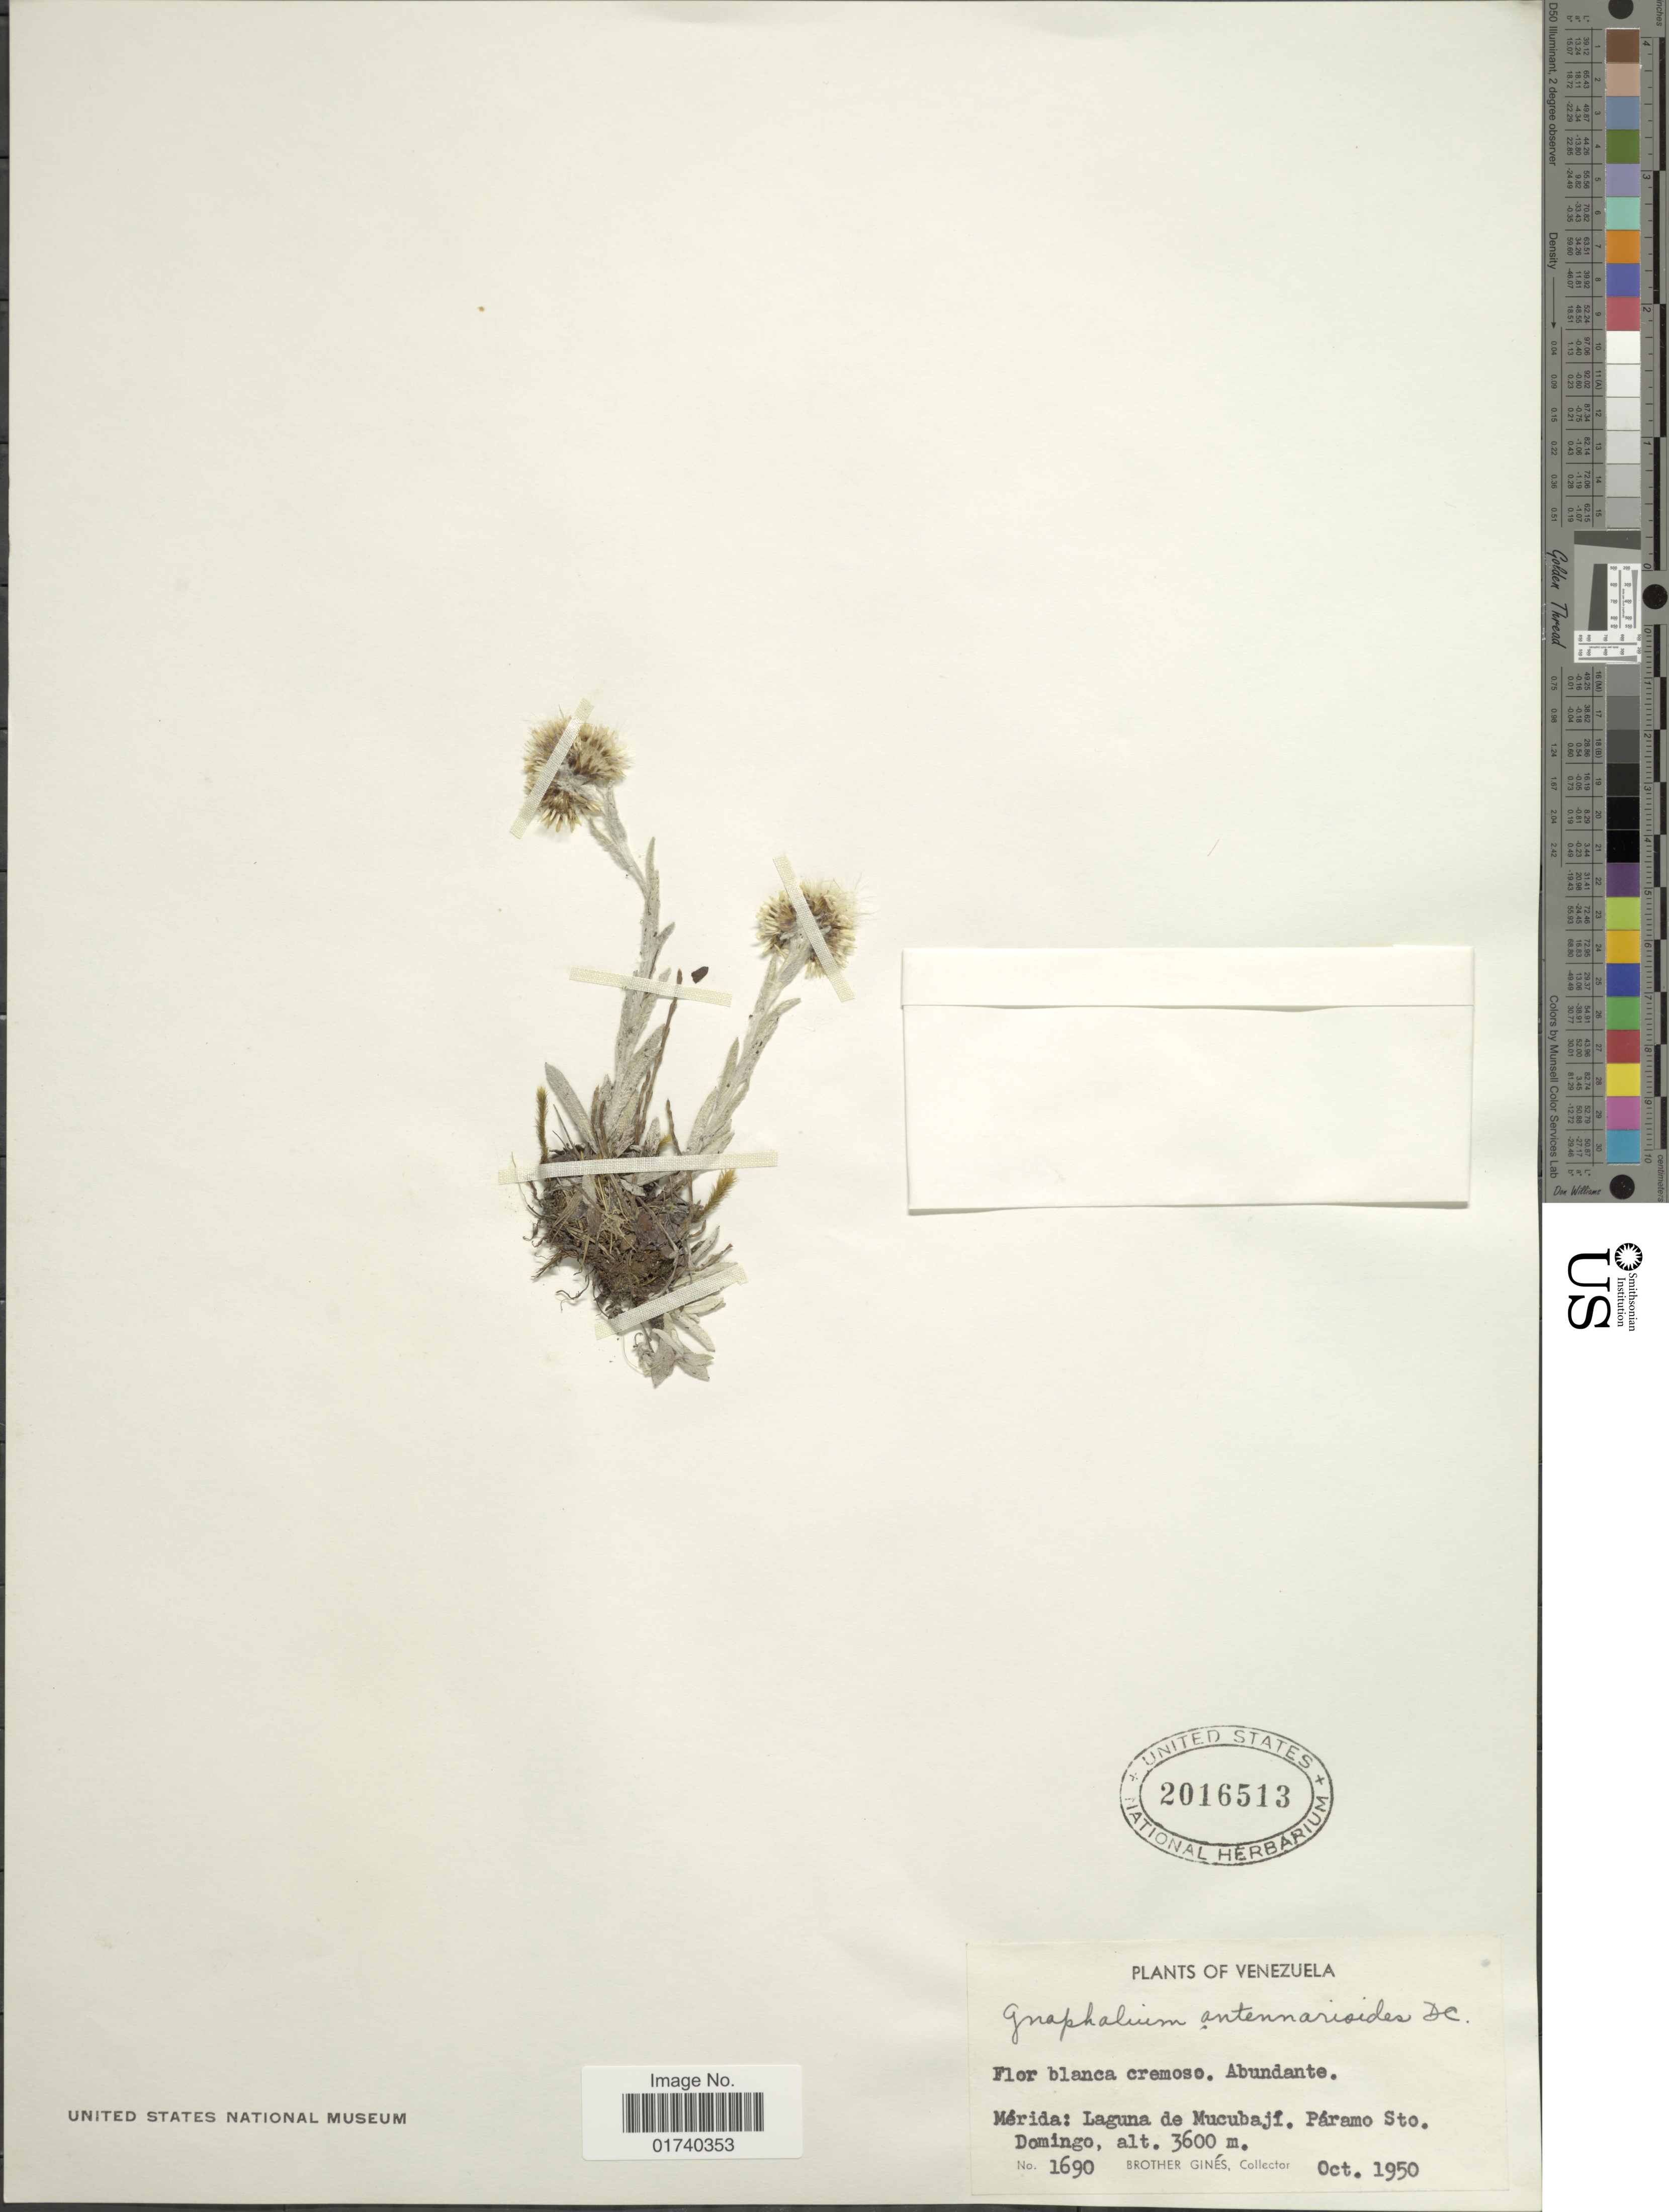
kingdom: Plantae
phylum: Tracheophyta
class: Magnoliopsida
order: Asterales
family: Asteraceae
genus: Chryselium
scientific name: Chryselium gnaphalioides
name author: (Kunth) Urtubey & S.E. Freire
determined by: Nesom, Guy L.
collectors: Bro. Gines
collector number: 1690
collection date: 1950-10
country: Venezuela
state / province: Mérida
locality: Laguna de Mucubajf, Paramo Sto, Domingo.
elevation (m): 3600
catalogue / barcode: US 2016513